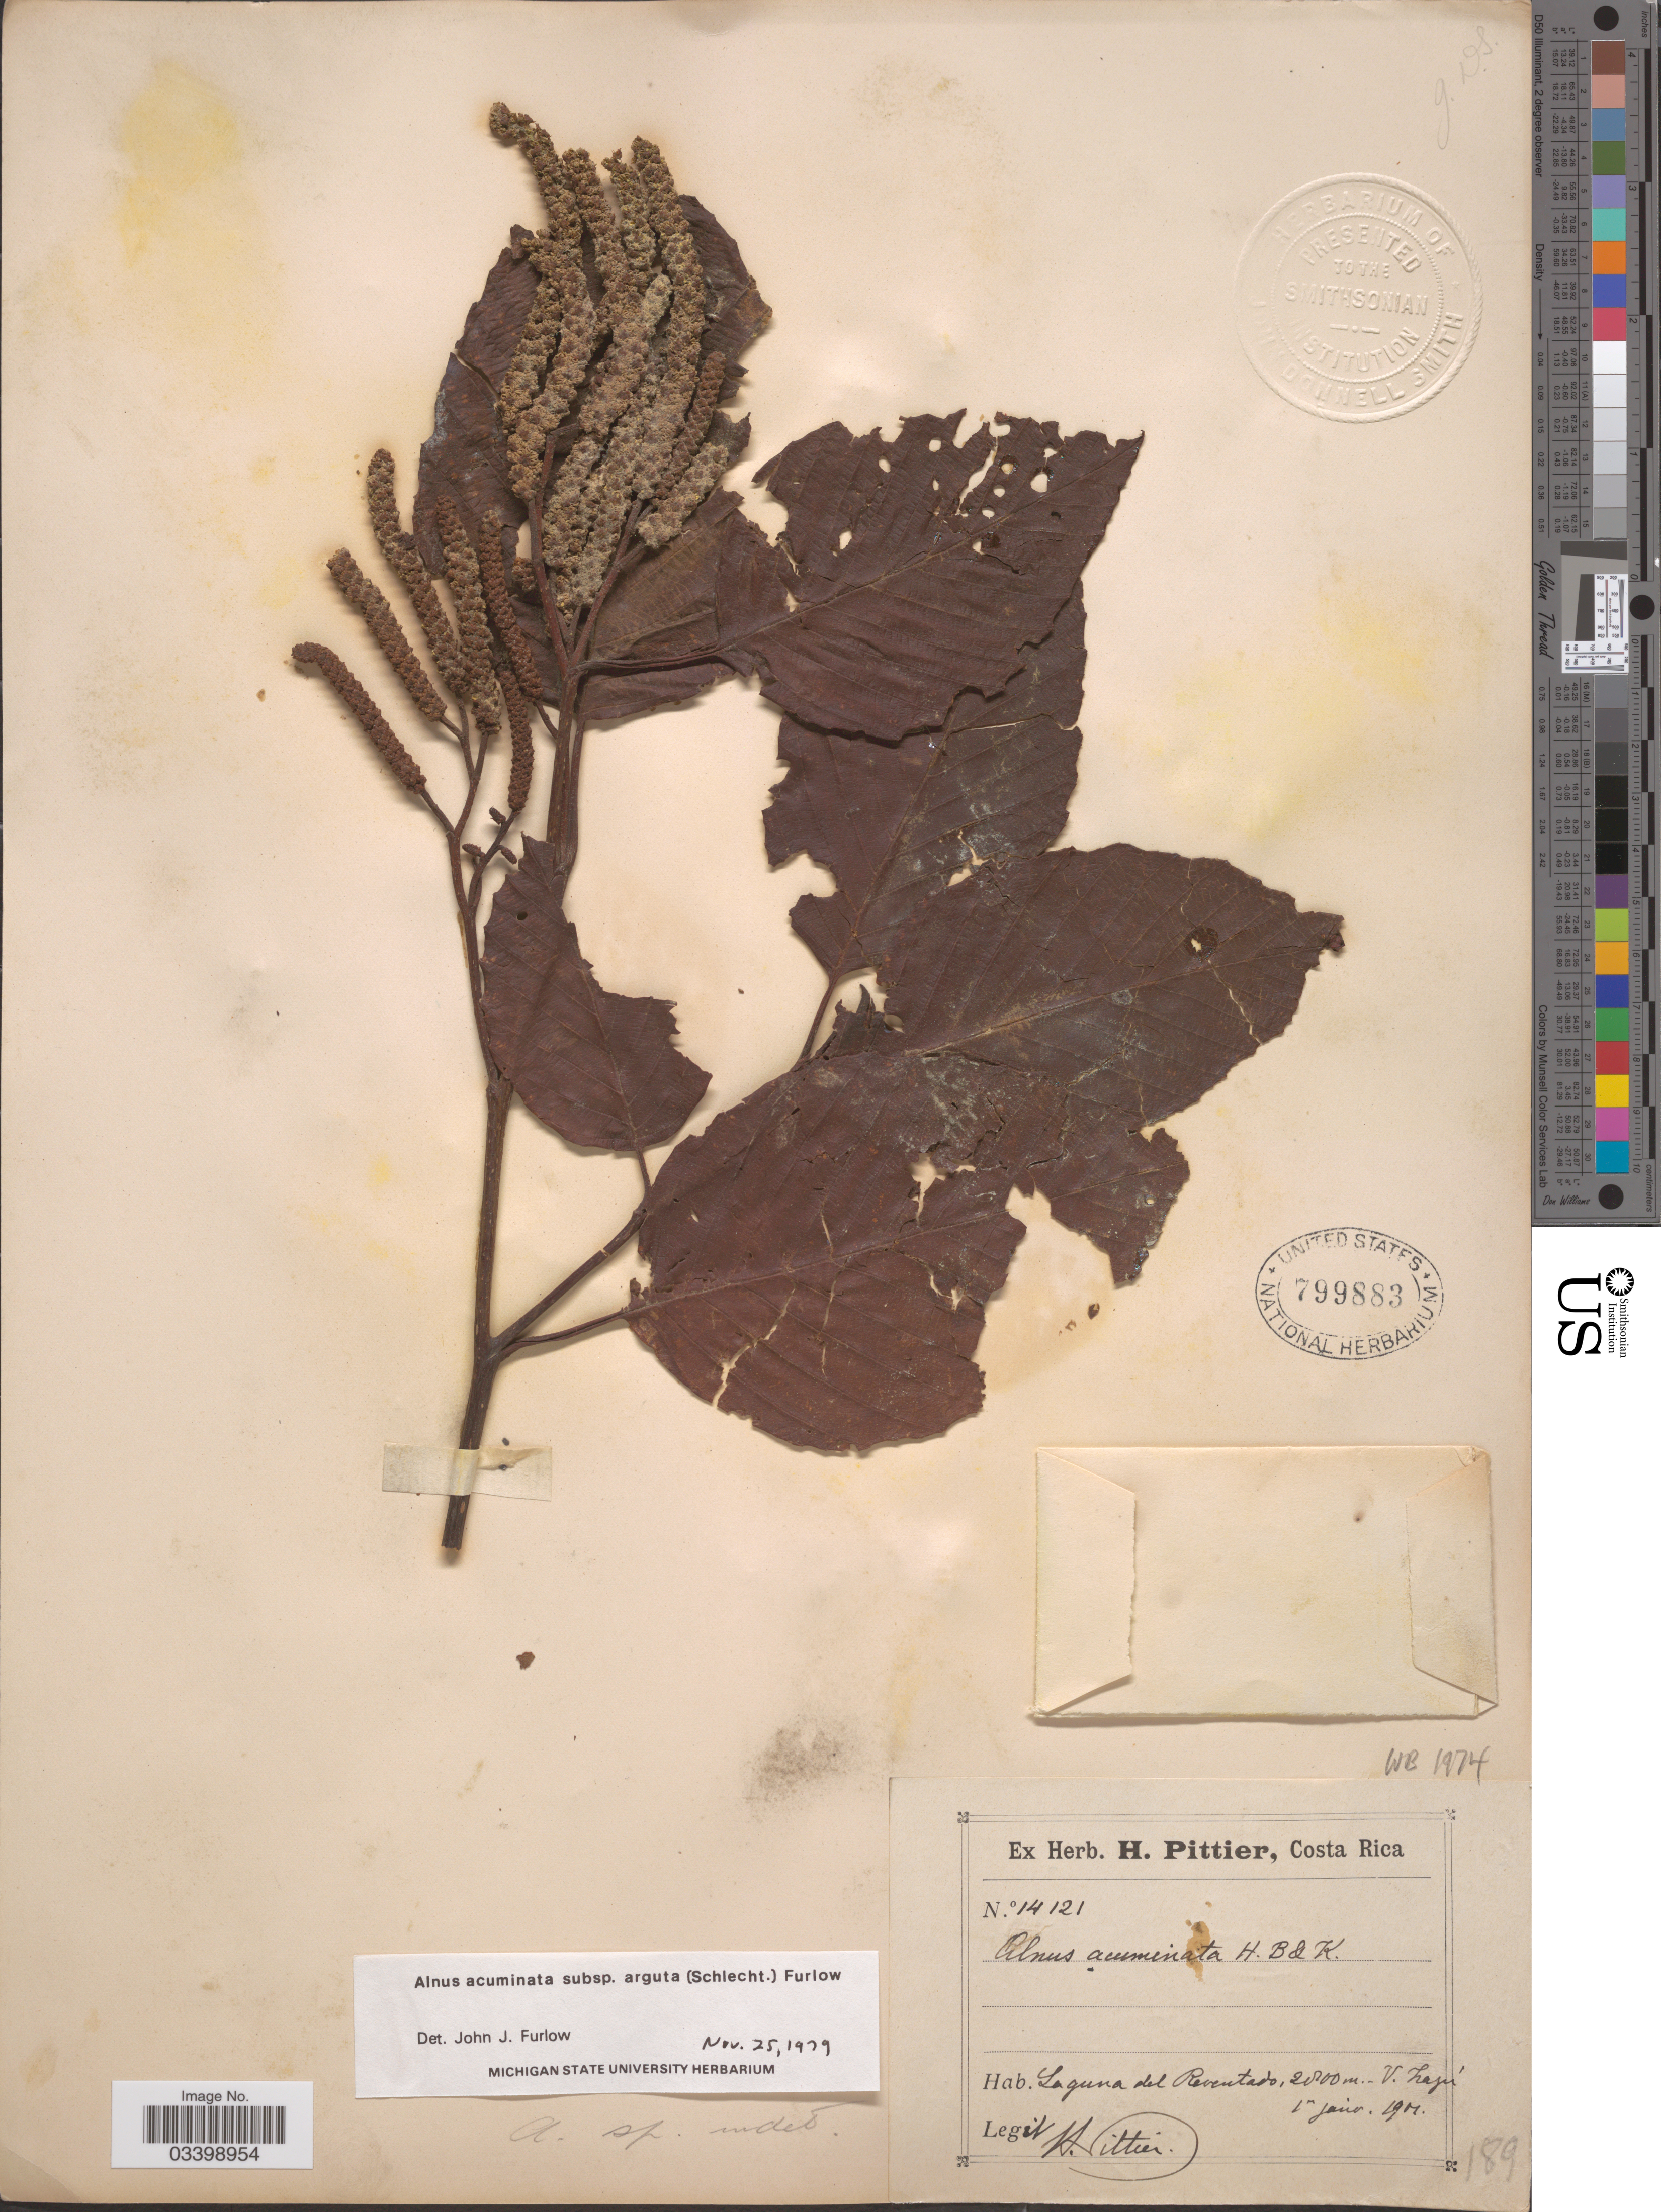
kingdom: Plantae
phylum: Tracheophyta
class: Magnoliopsida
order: Fagales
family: Betulaceae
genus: Alnus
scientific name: Alnus acuminata subsp. arguta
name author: (Schltdl.) Furlow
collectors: H. F. Pittier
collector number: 14121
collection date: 1901-06-01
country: Costa Rica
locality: Laguna del Reventado. V. Irazú.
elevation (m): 2800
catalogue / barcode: US 799883